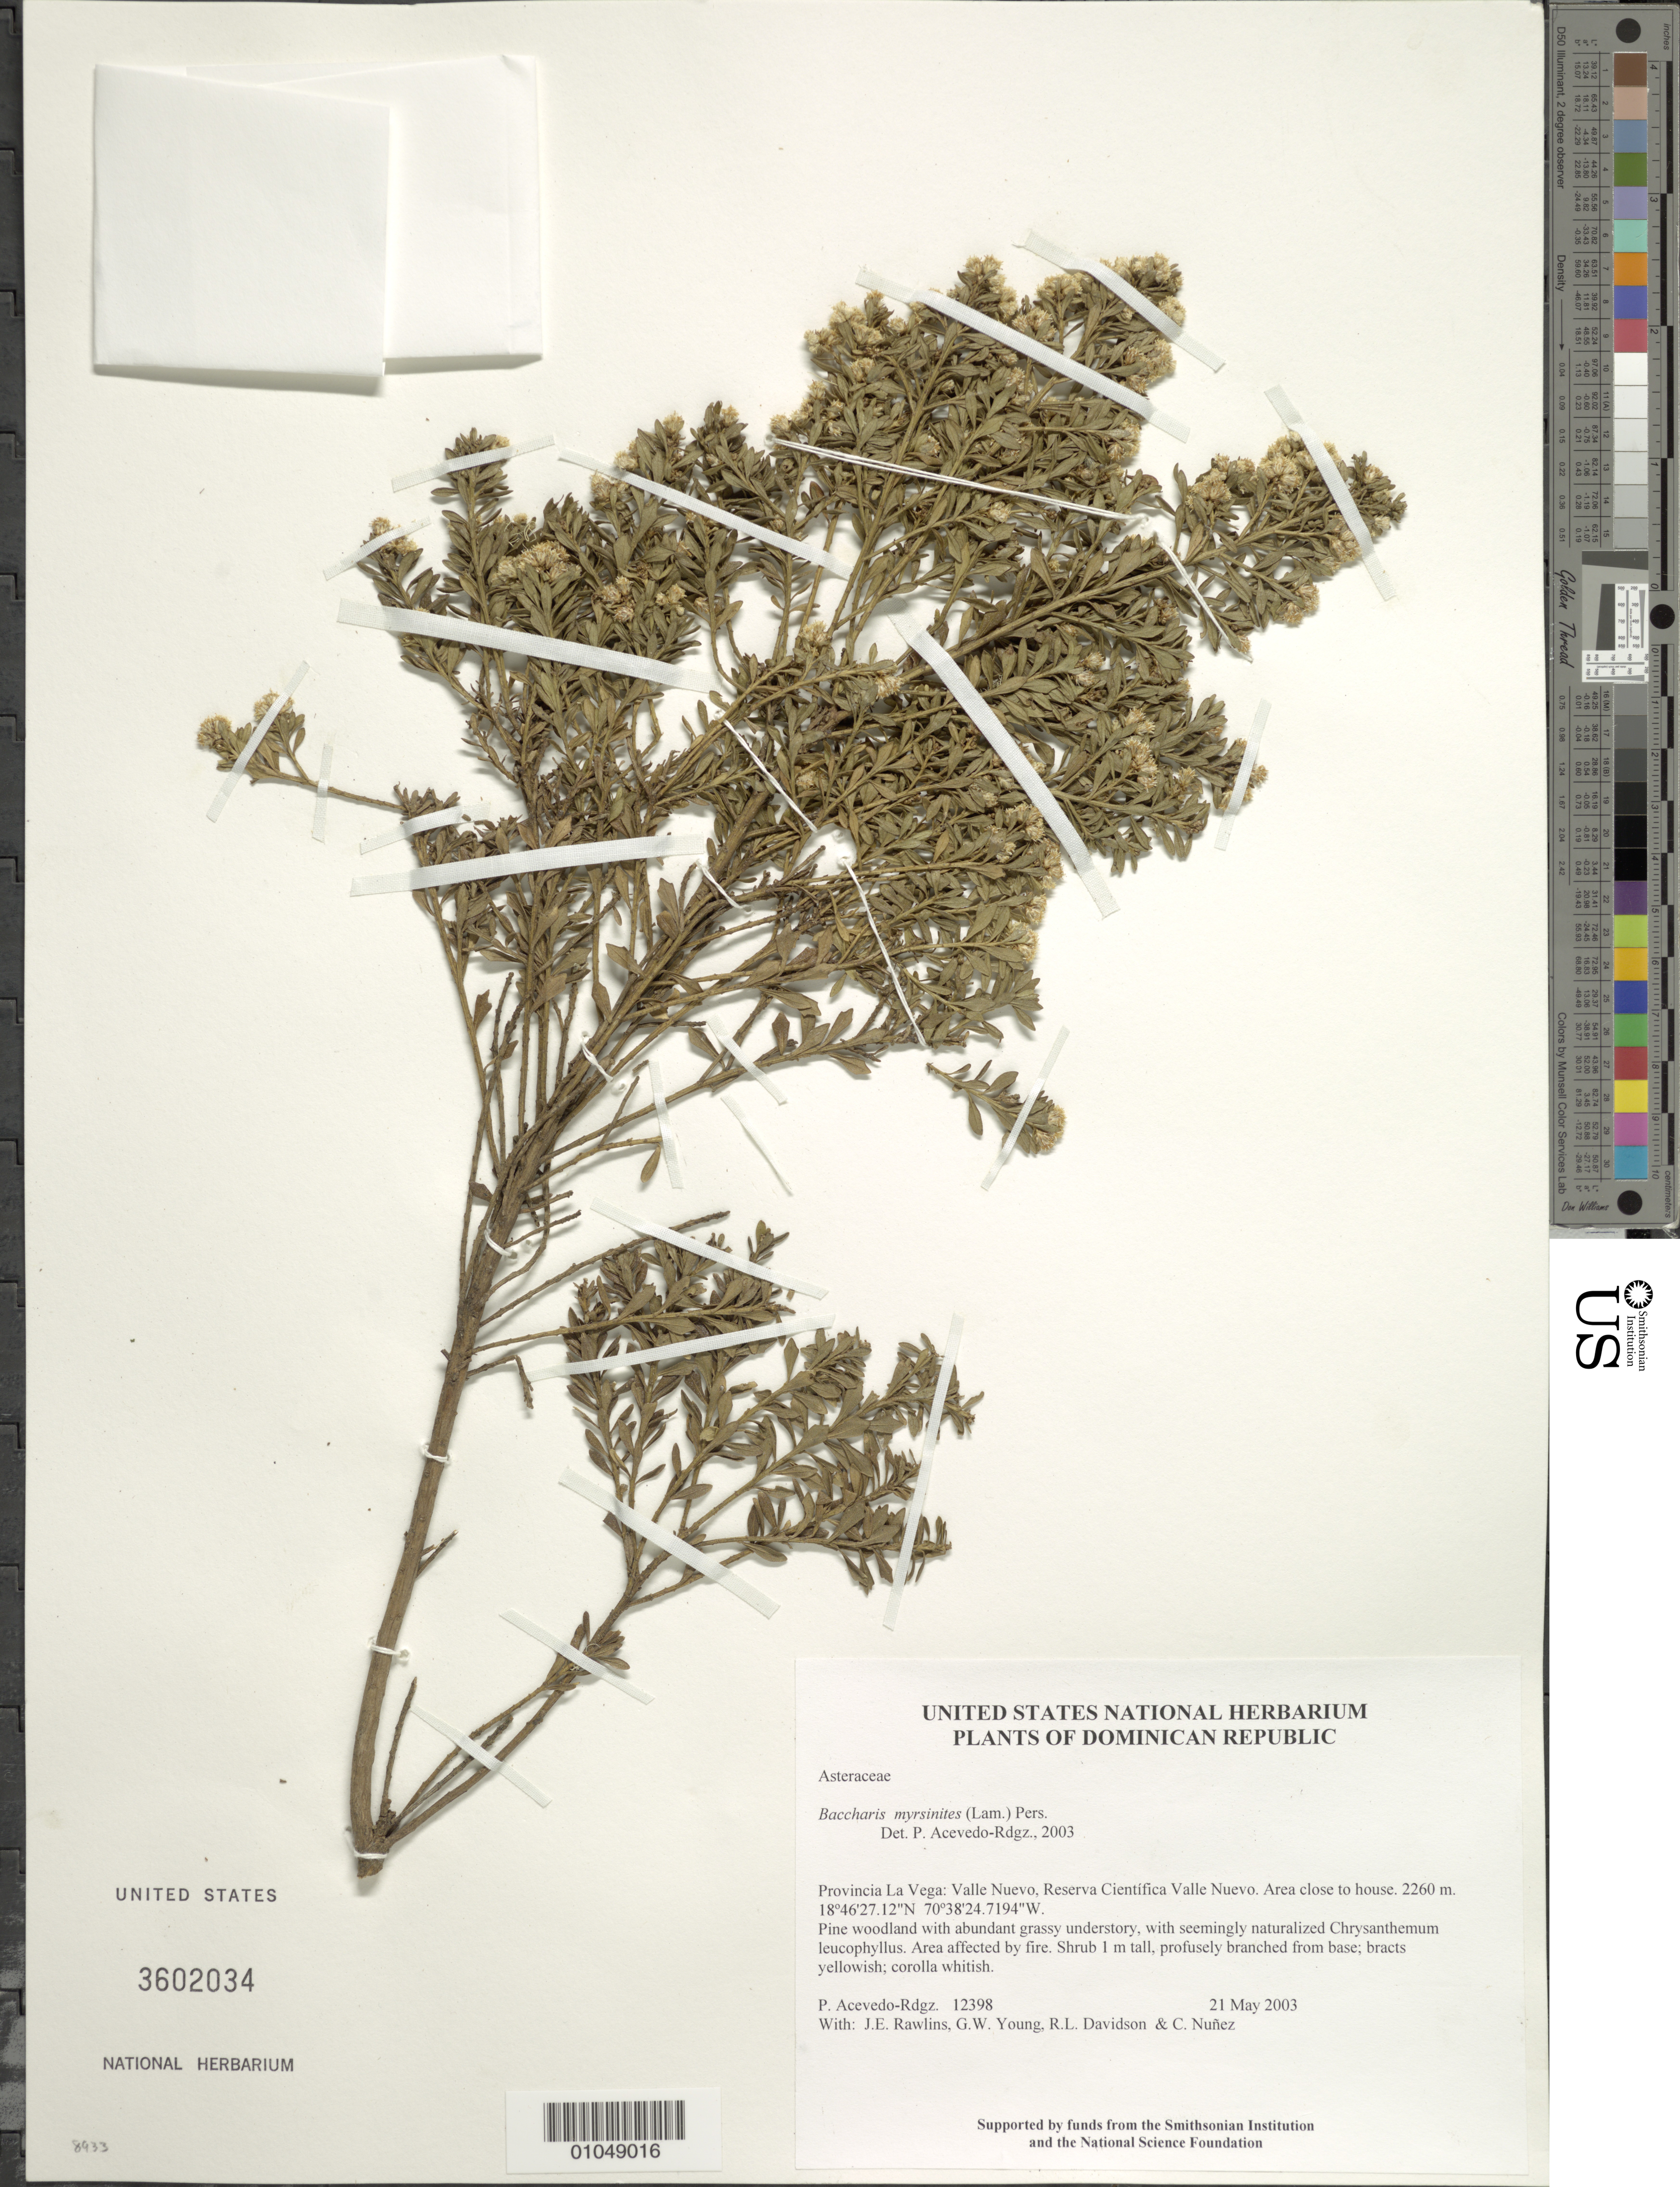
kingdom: Plantae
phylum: Tracheophyta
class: Magnoliopsida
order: Asterales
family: Asteraceae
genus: Baccharis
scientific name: Baccharis myrsinites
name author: Pers.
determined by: Acevedo-Rodríguez, P., (BOT), Smithsonian Institution - National Museum of Natural History (UNITED STATES)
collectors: P. Acevedo-Rodr., J. Rawlins, G. Young, R. Davidson & C. Nunez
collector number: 12398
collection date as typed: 21 May 2003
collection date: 2003-05-21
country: Dominican Republic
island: Hispaniola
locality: Provincia La Vega: Valle Nuevo, Reserva Científica Valle Nuevo. Area close to house.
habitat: Pine woodland with abundant grassy understory, with seemingly naturalized Chrysanthemum leucophyllus. Area affected by fire.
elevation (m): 2260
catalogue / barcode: US 3602034